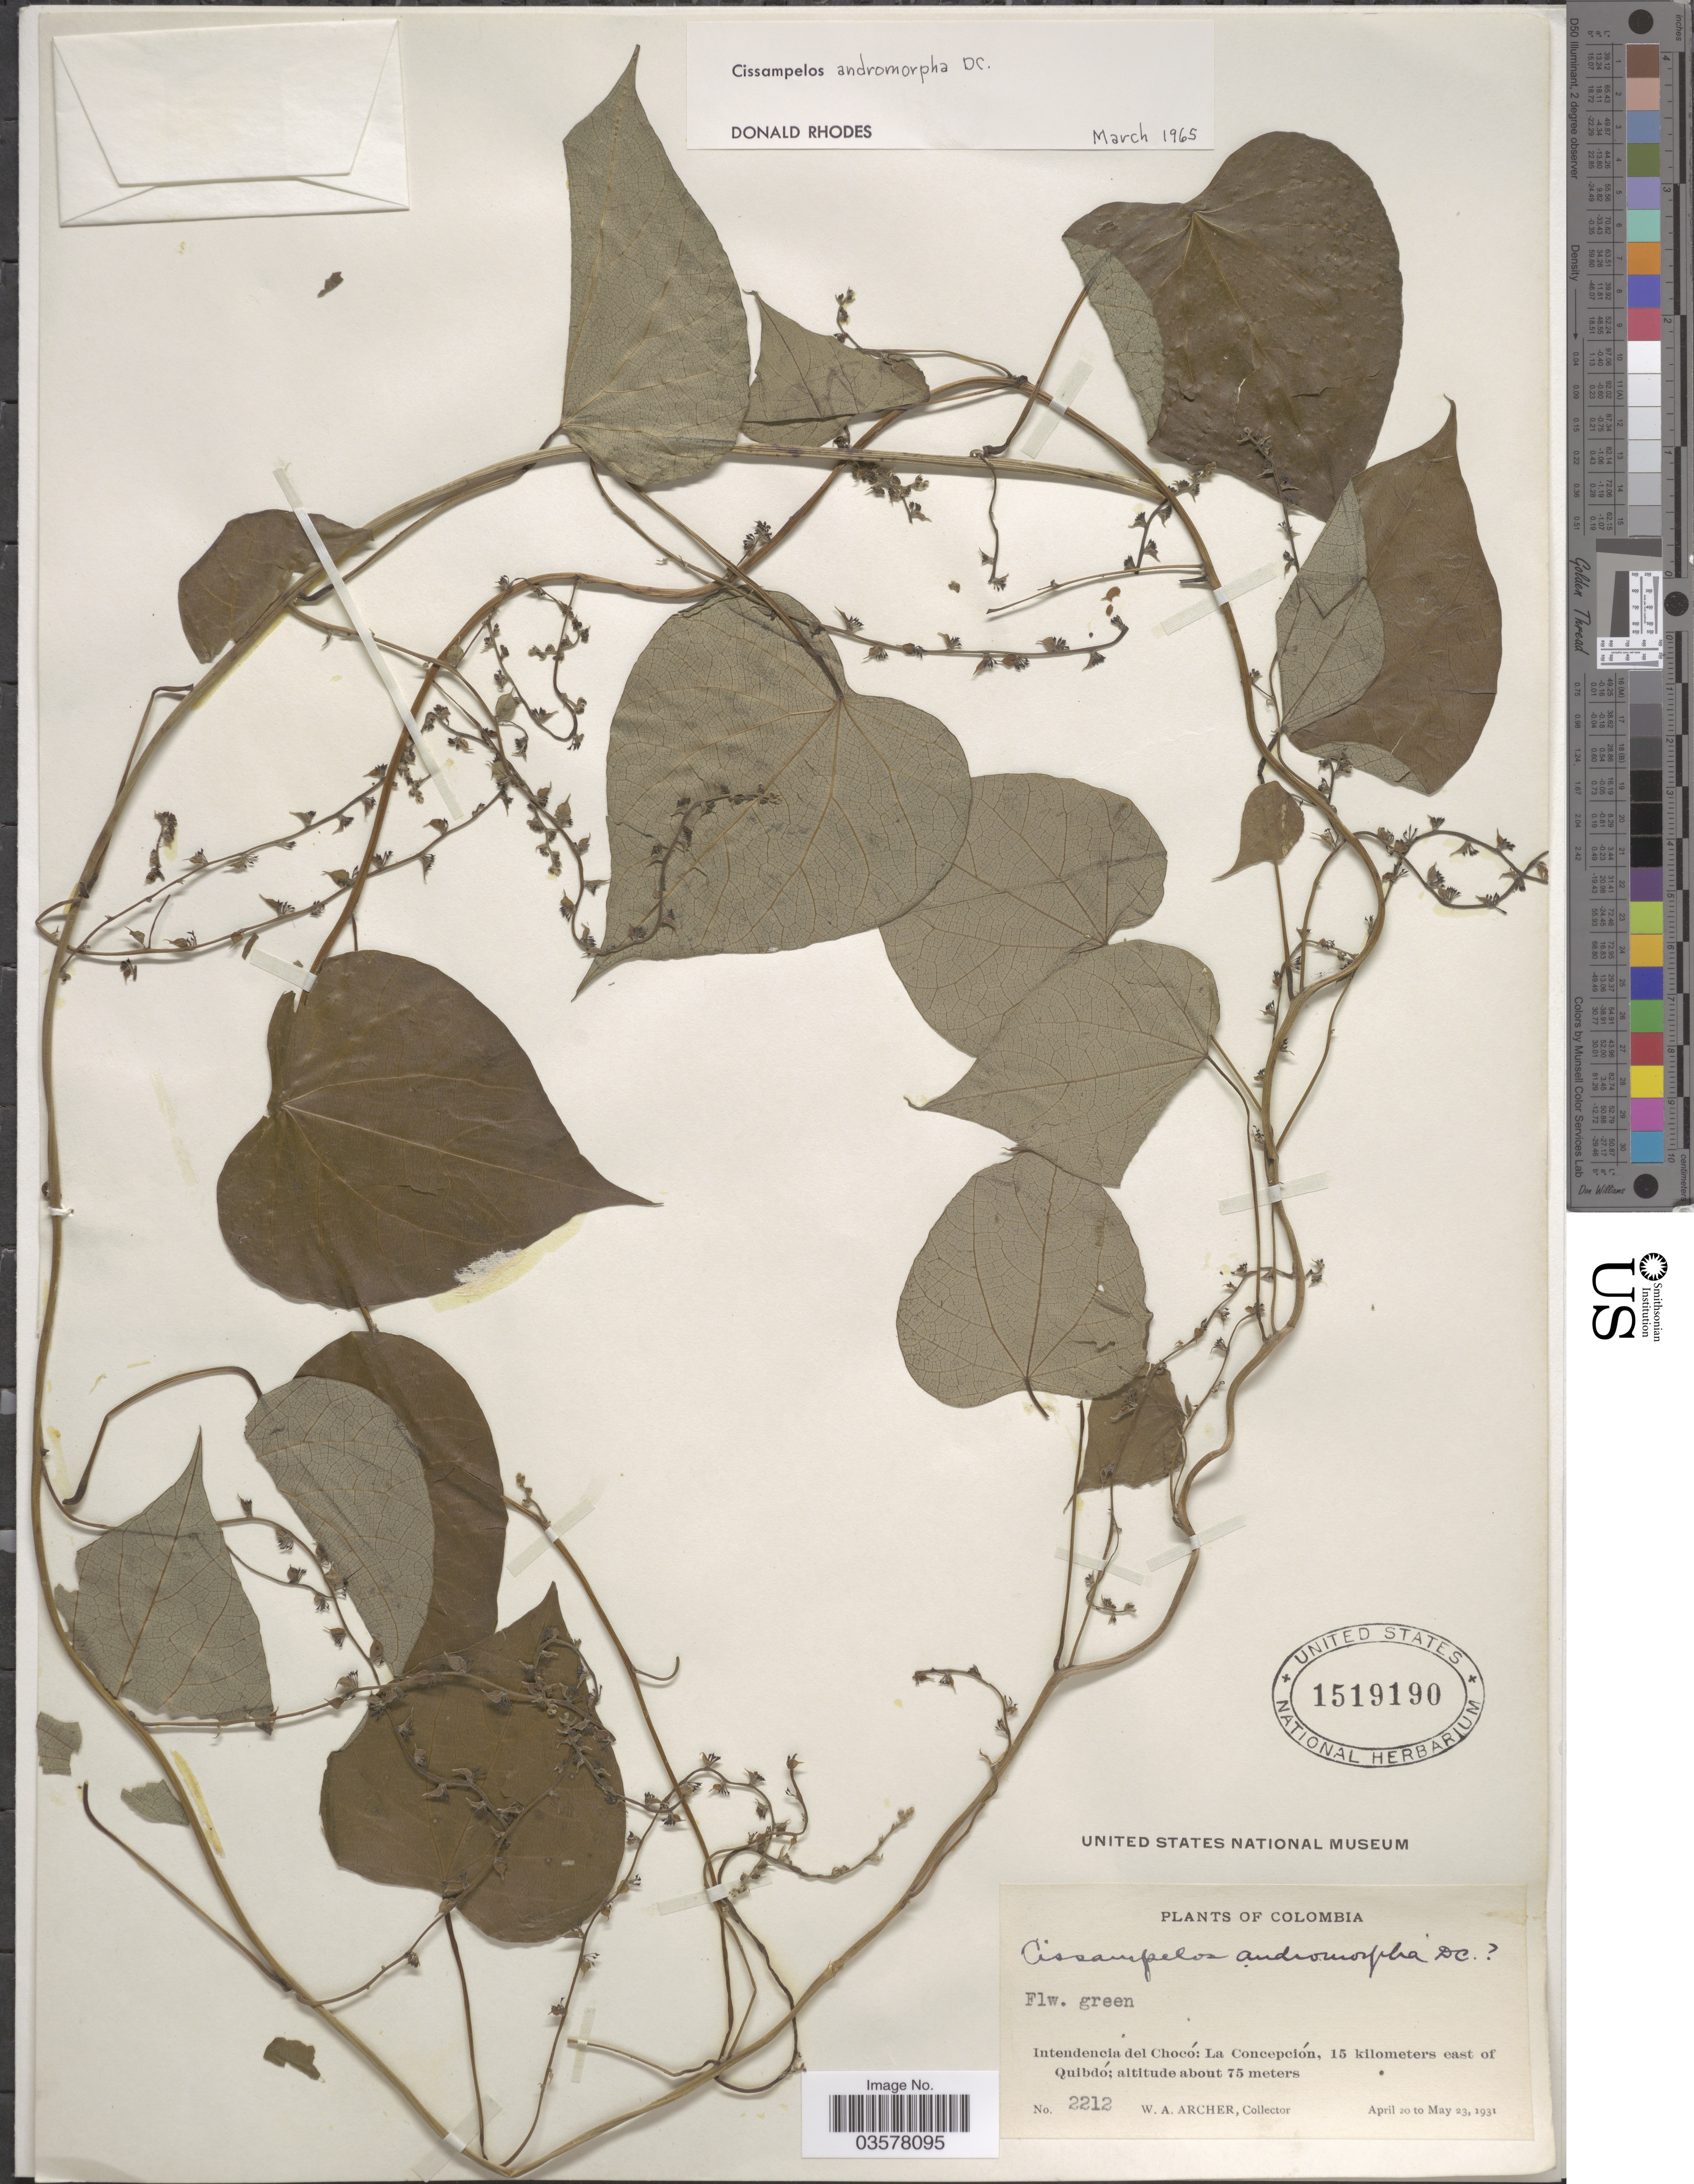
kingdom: Plantae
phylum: Tracheophyta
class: Magnoliopsida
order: Ranunculales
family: Menispermaceae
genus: Cissampelos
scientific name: Cissampelos andromorpha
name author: DC.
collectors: W. Archer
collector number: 2212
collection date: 1931-04-20/1931-05-23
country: Colombia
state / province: Chocó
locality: Intendencia del Chocó: La Concepción, 15 kilometers east of Quibdó.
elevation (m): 75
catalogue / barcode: US 1519190